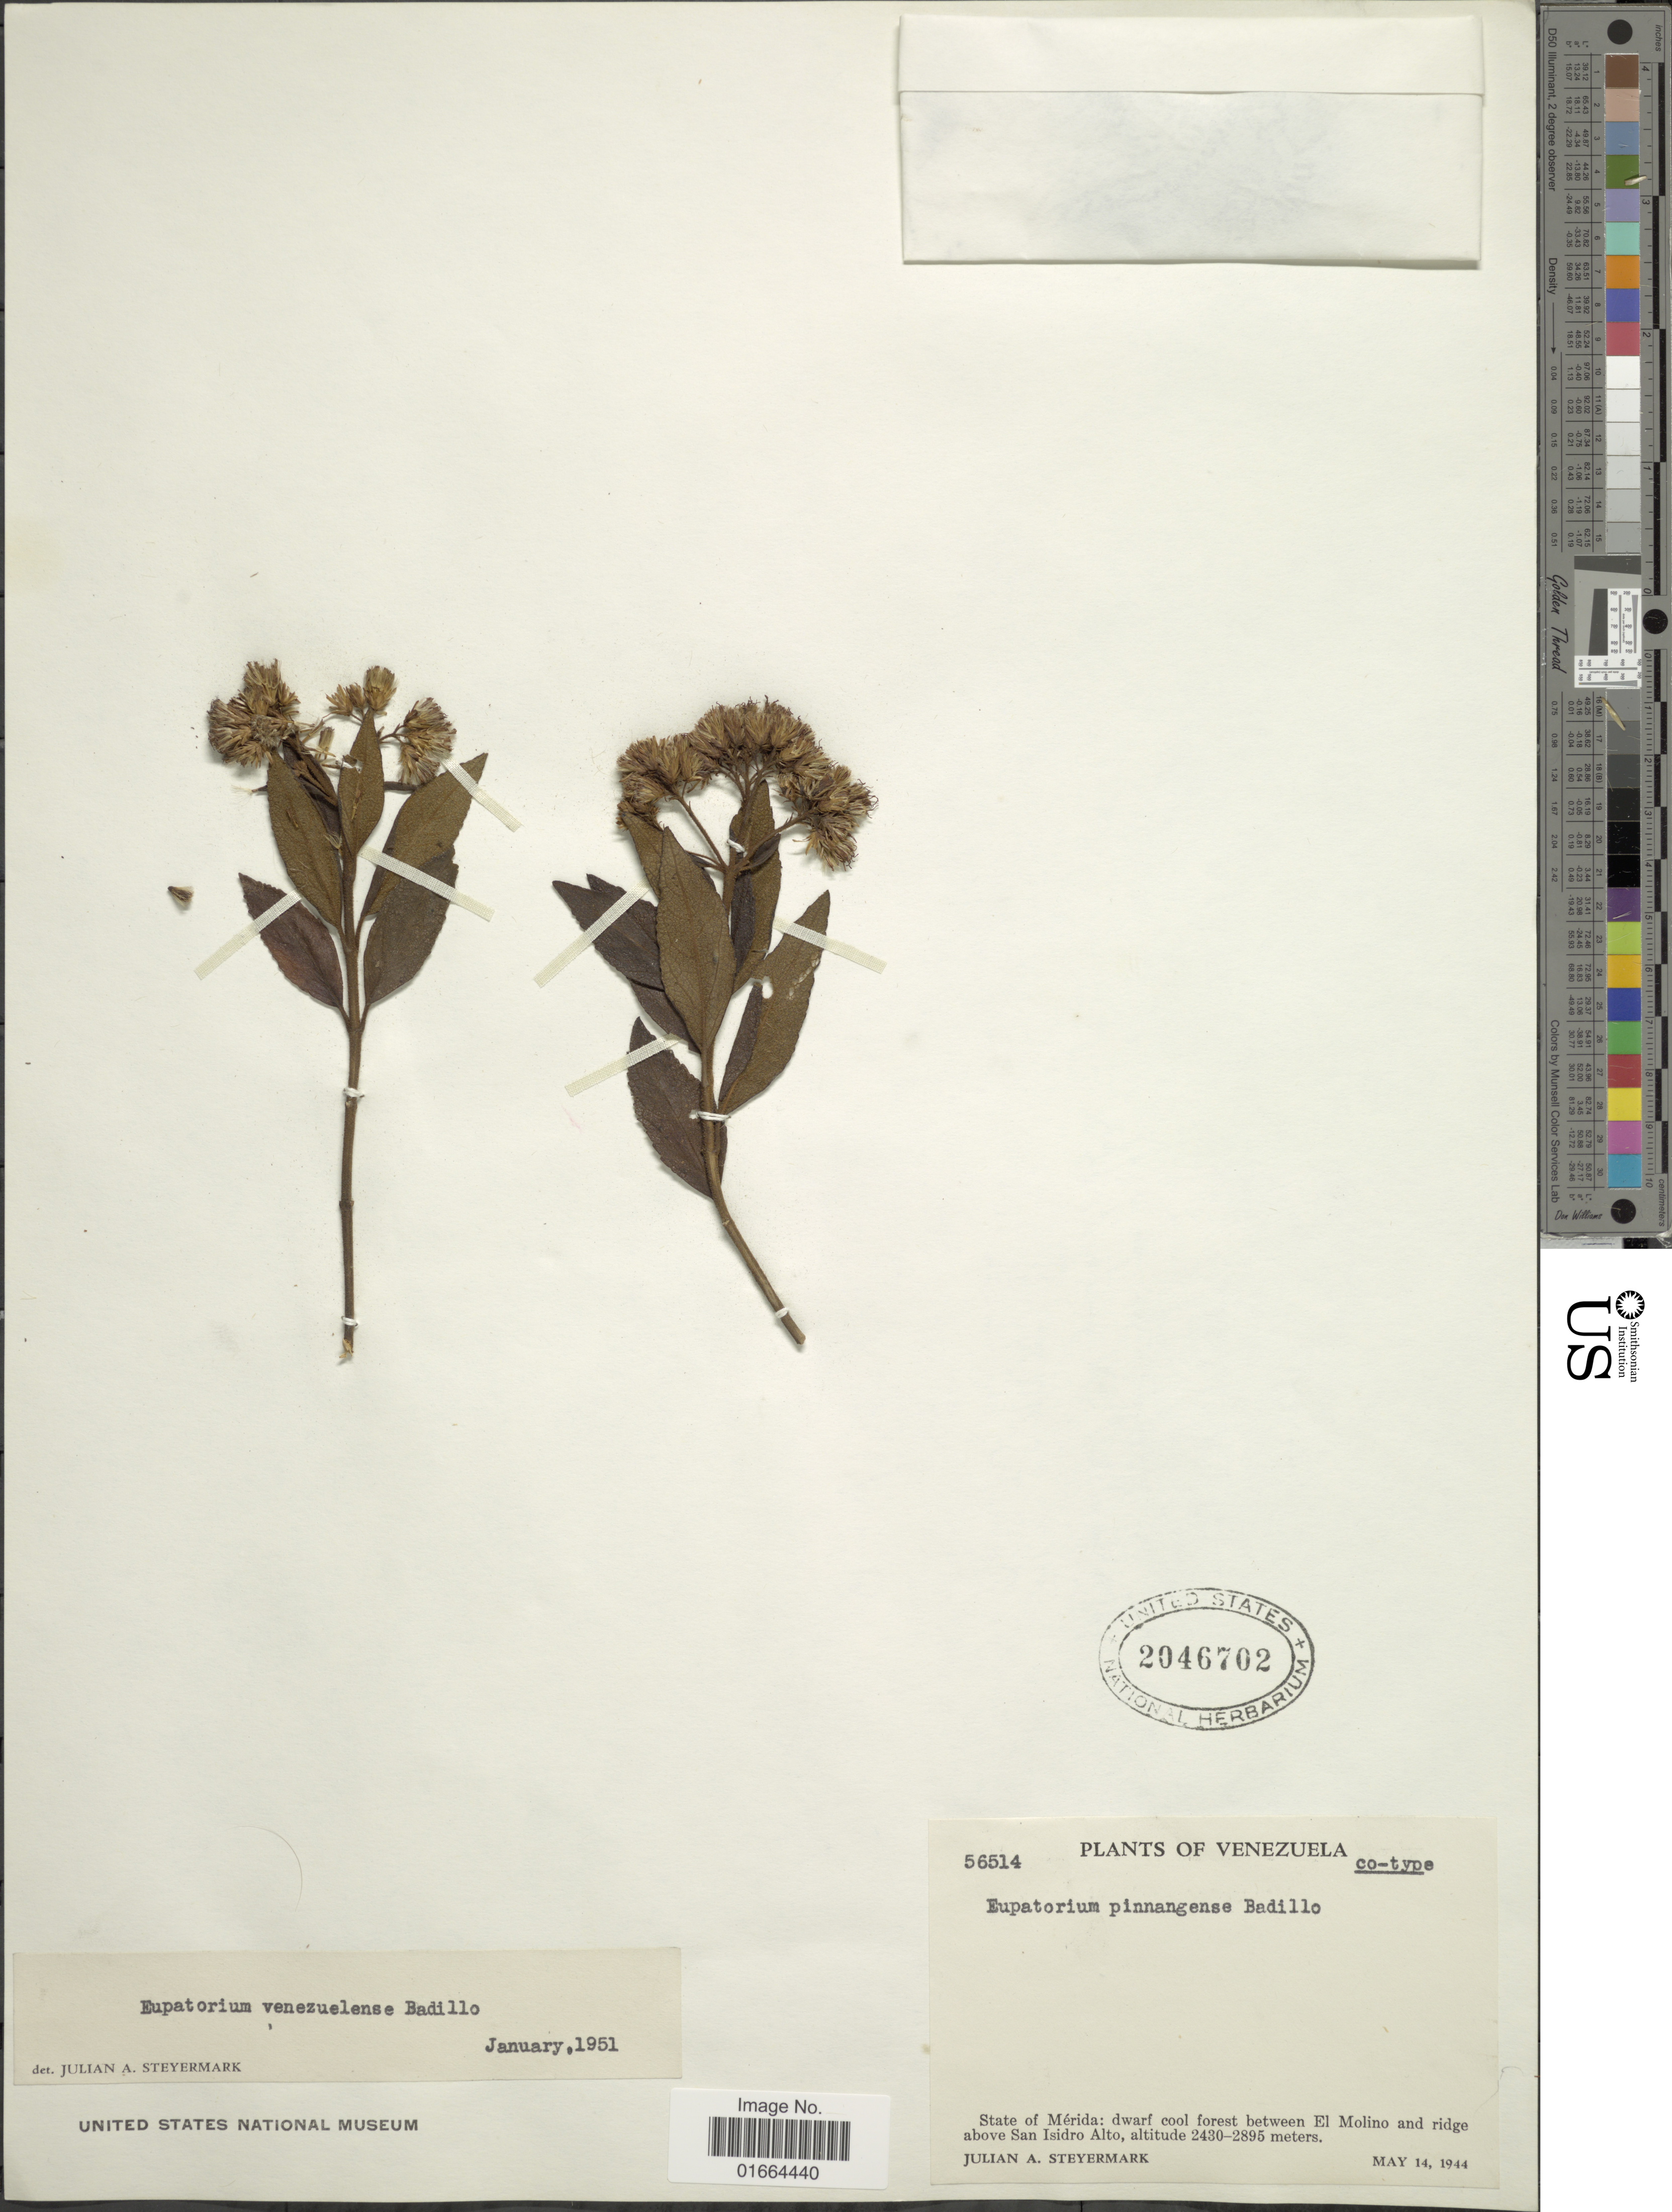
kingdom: Plantae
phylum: Tracheophyta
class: Magnoliopsida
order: Asterales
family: Asteraceae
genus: Badilloa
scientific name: Badilloa venezuelensis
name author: (V.M. Badillo) R.M. King & H. Rob.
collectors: J. Steyermark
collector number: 56514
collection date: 1944-05-14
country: Venezuela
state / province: Mérida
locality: State of Merida: dwarf cool forest between El Molino and ridge above San Isidro Alto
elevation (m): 2430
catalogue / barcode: US 2046702